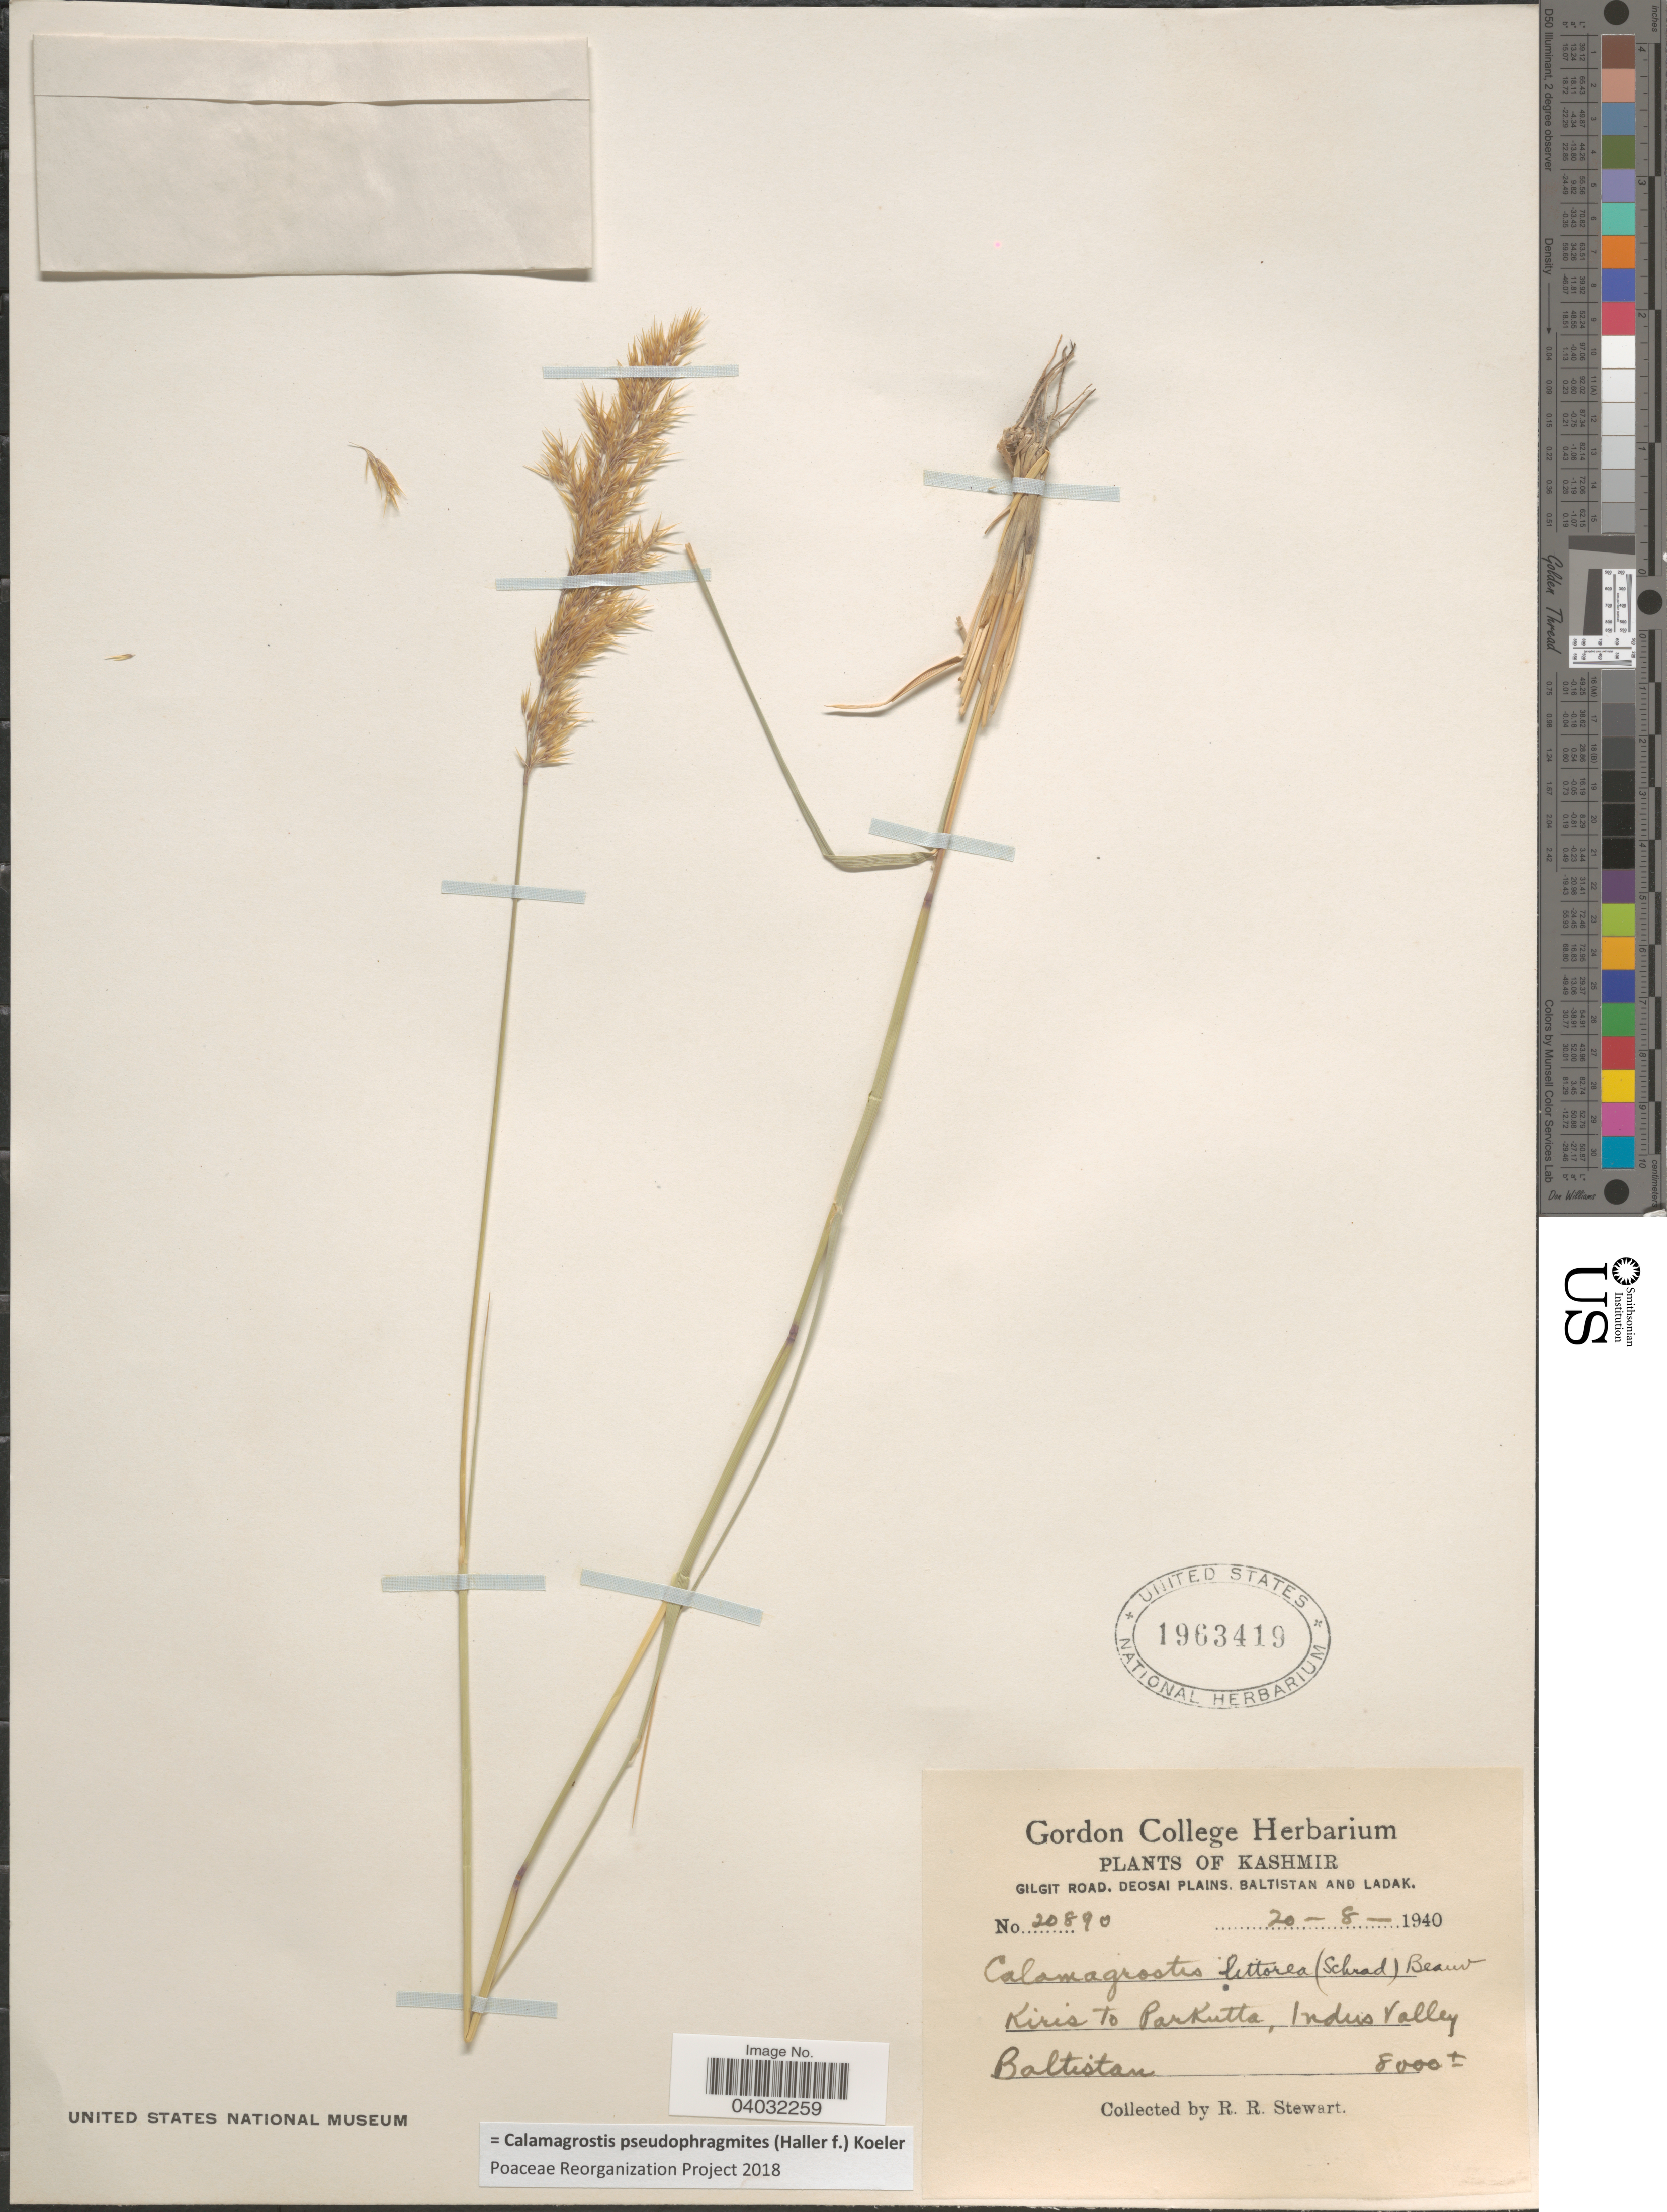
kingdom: Plantae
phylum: Tracheophyta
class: Liliopsida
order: Poales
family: Poaceae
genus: Calamagrostis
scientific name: Calamagrostis pseudophragmites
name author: (Haller f.) Koeler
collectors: R. Stewart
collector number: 20890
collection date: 1940-08-20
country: Pakistan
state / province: Gilgit-Baltistan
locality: Kashmir. Gilgit Road, Deosai Plains, Baltistan and Ladak. Kiris To Parkutta, Indus Valley. Baltistan.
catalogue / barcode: US 1963419